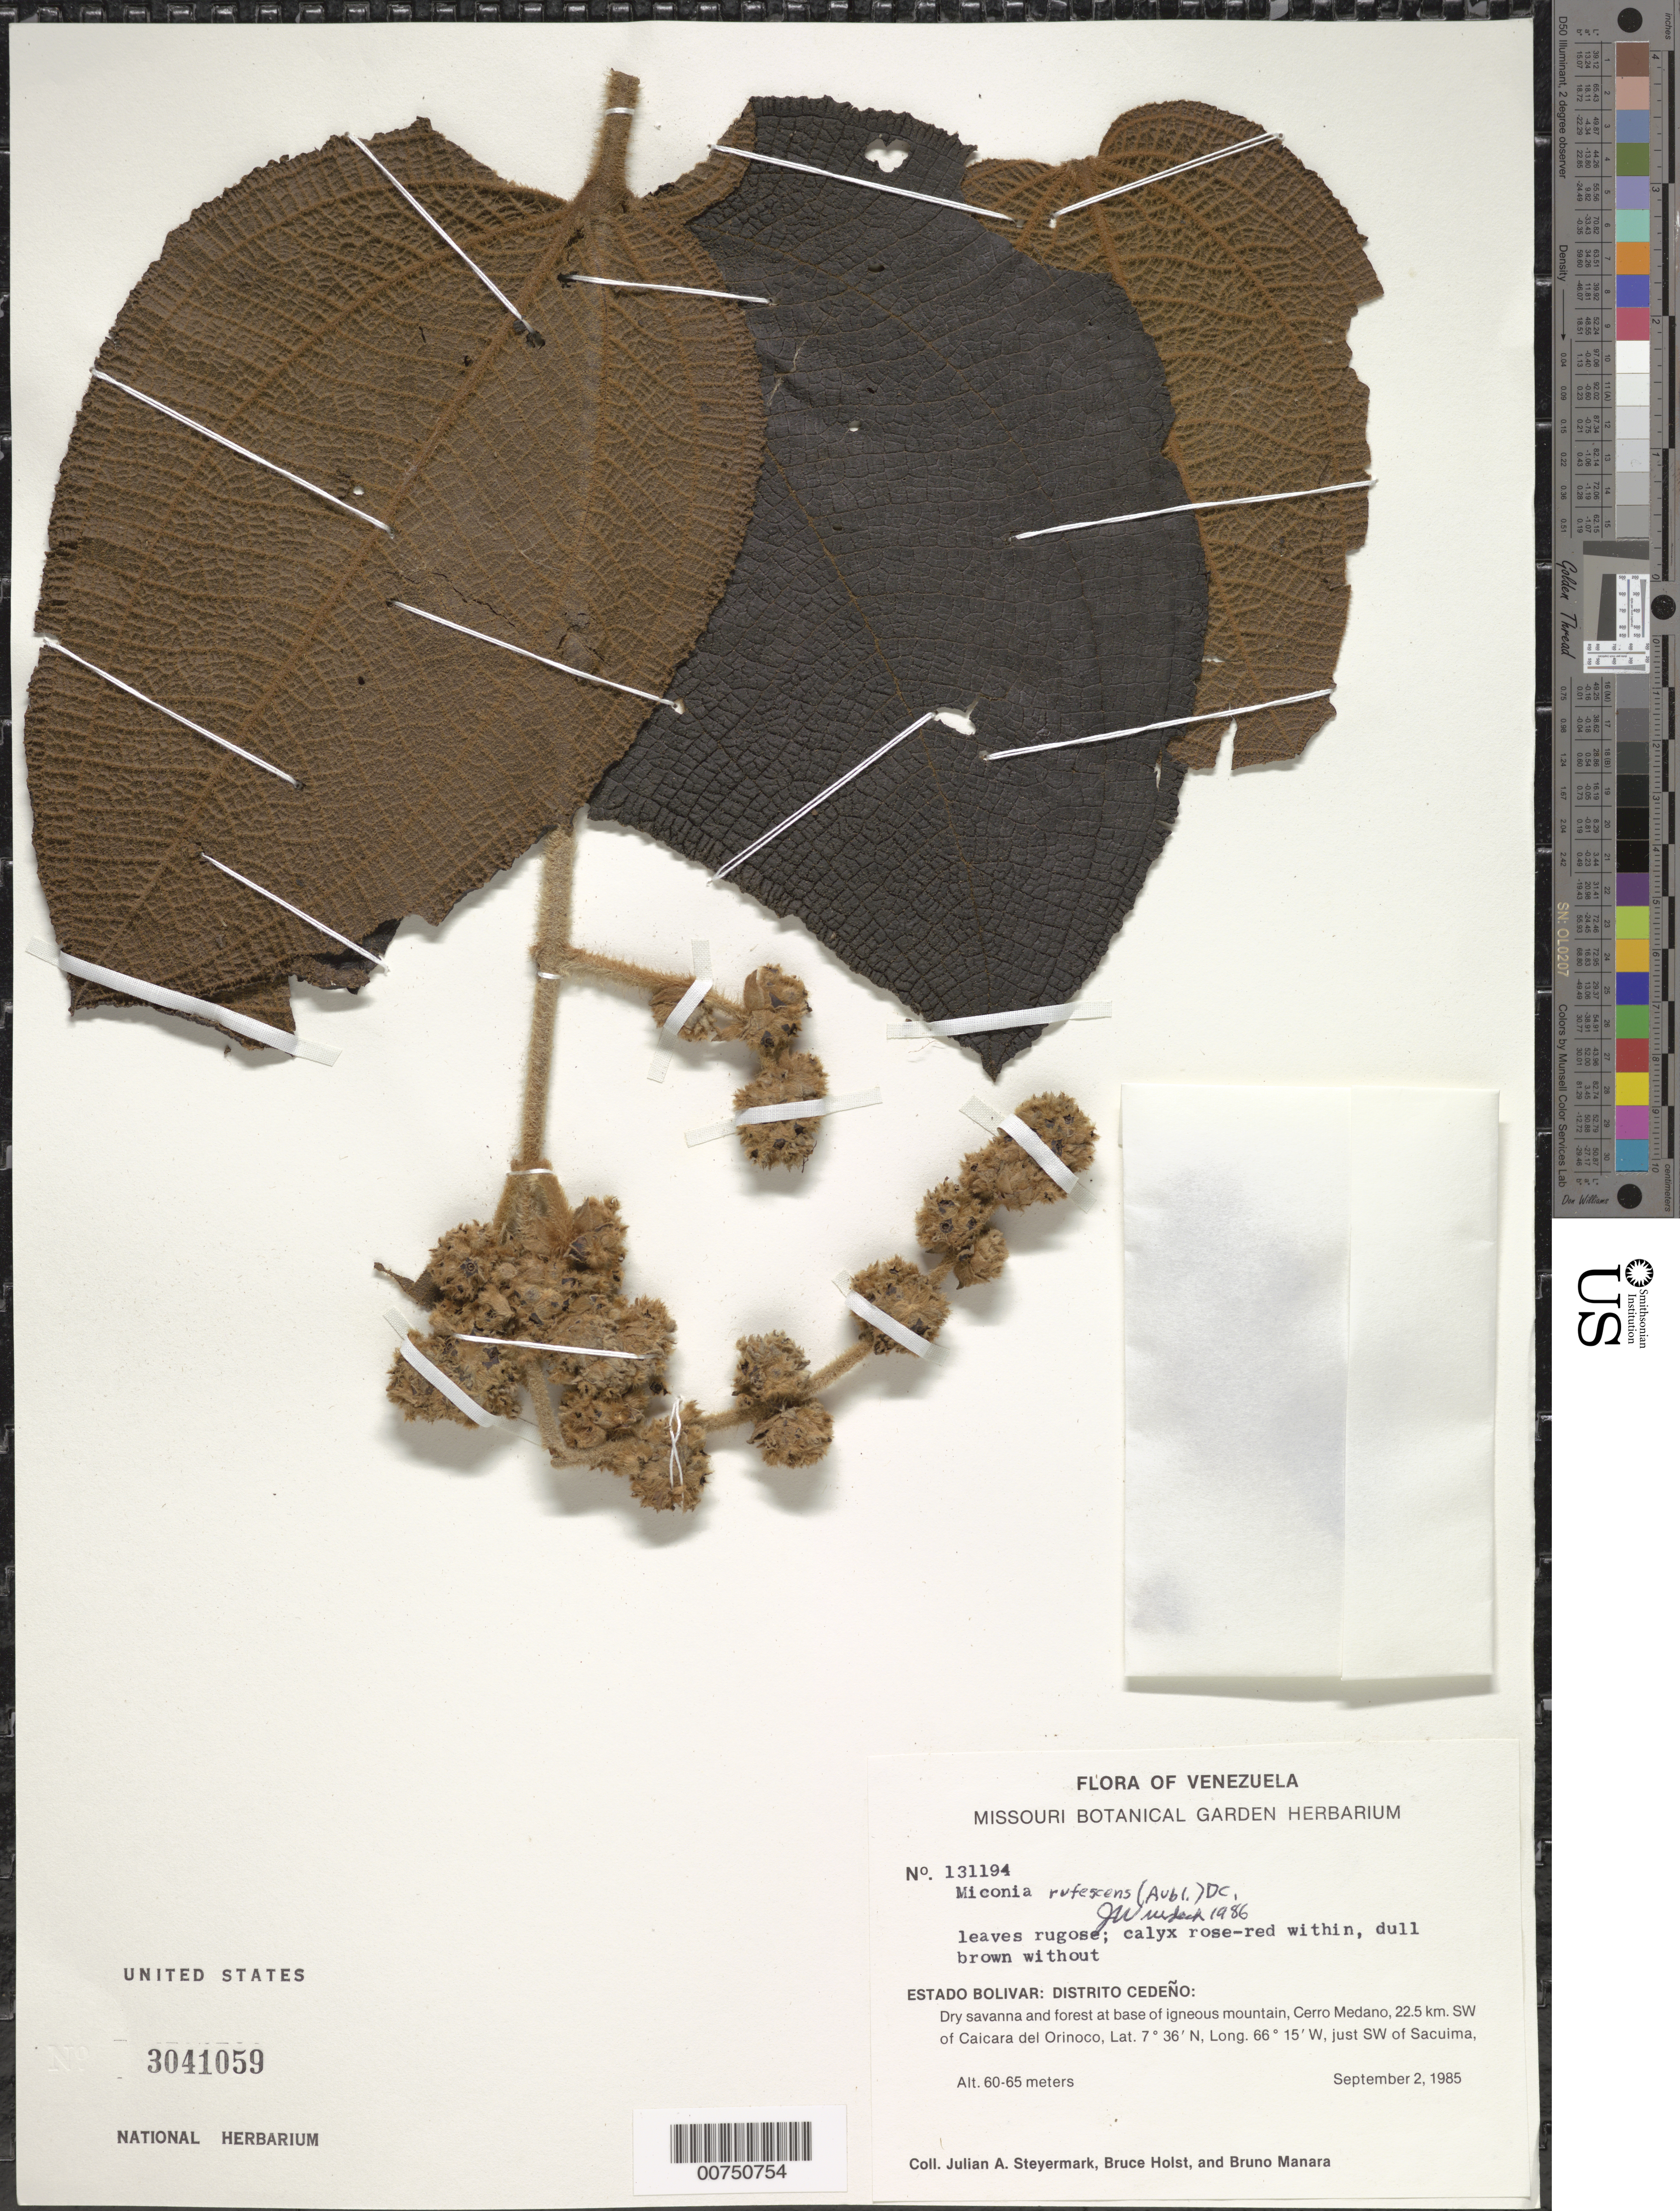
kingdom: Plantae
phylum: Tracheophyta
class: Magnoliopsida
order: Myrtales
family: Melastomataceae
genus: Miconia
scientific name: Miconia rufescens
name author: (Aubl.) DC.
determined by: Wurdack, John J., (US), US (UNITED STATES)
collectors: J. Steyermark, B. Holst & B. Manara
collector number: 131194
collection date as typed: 2-Sep-85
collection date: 1985-09-02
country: Venezuela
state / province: Bolívar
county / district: Cedeño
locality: Cerro Medano, 22.5 km SW of Caicara del Orinoco, just SW of Sacuima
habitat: Dry savanna and forest at base of igneous mountain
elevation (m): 60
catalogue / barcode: US 3041059